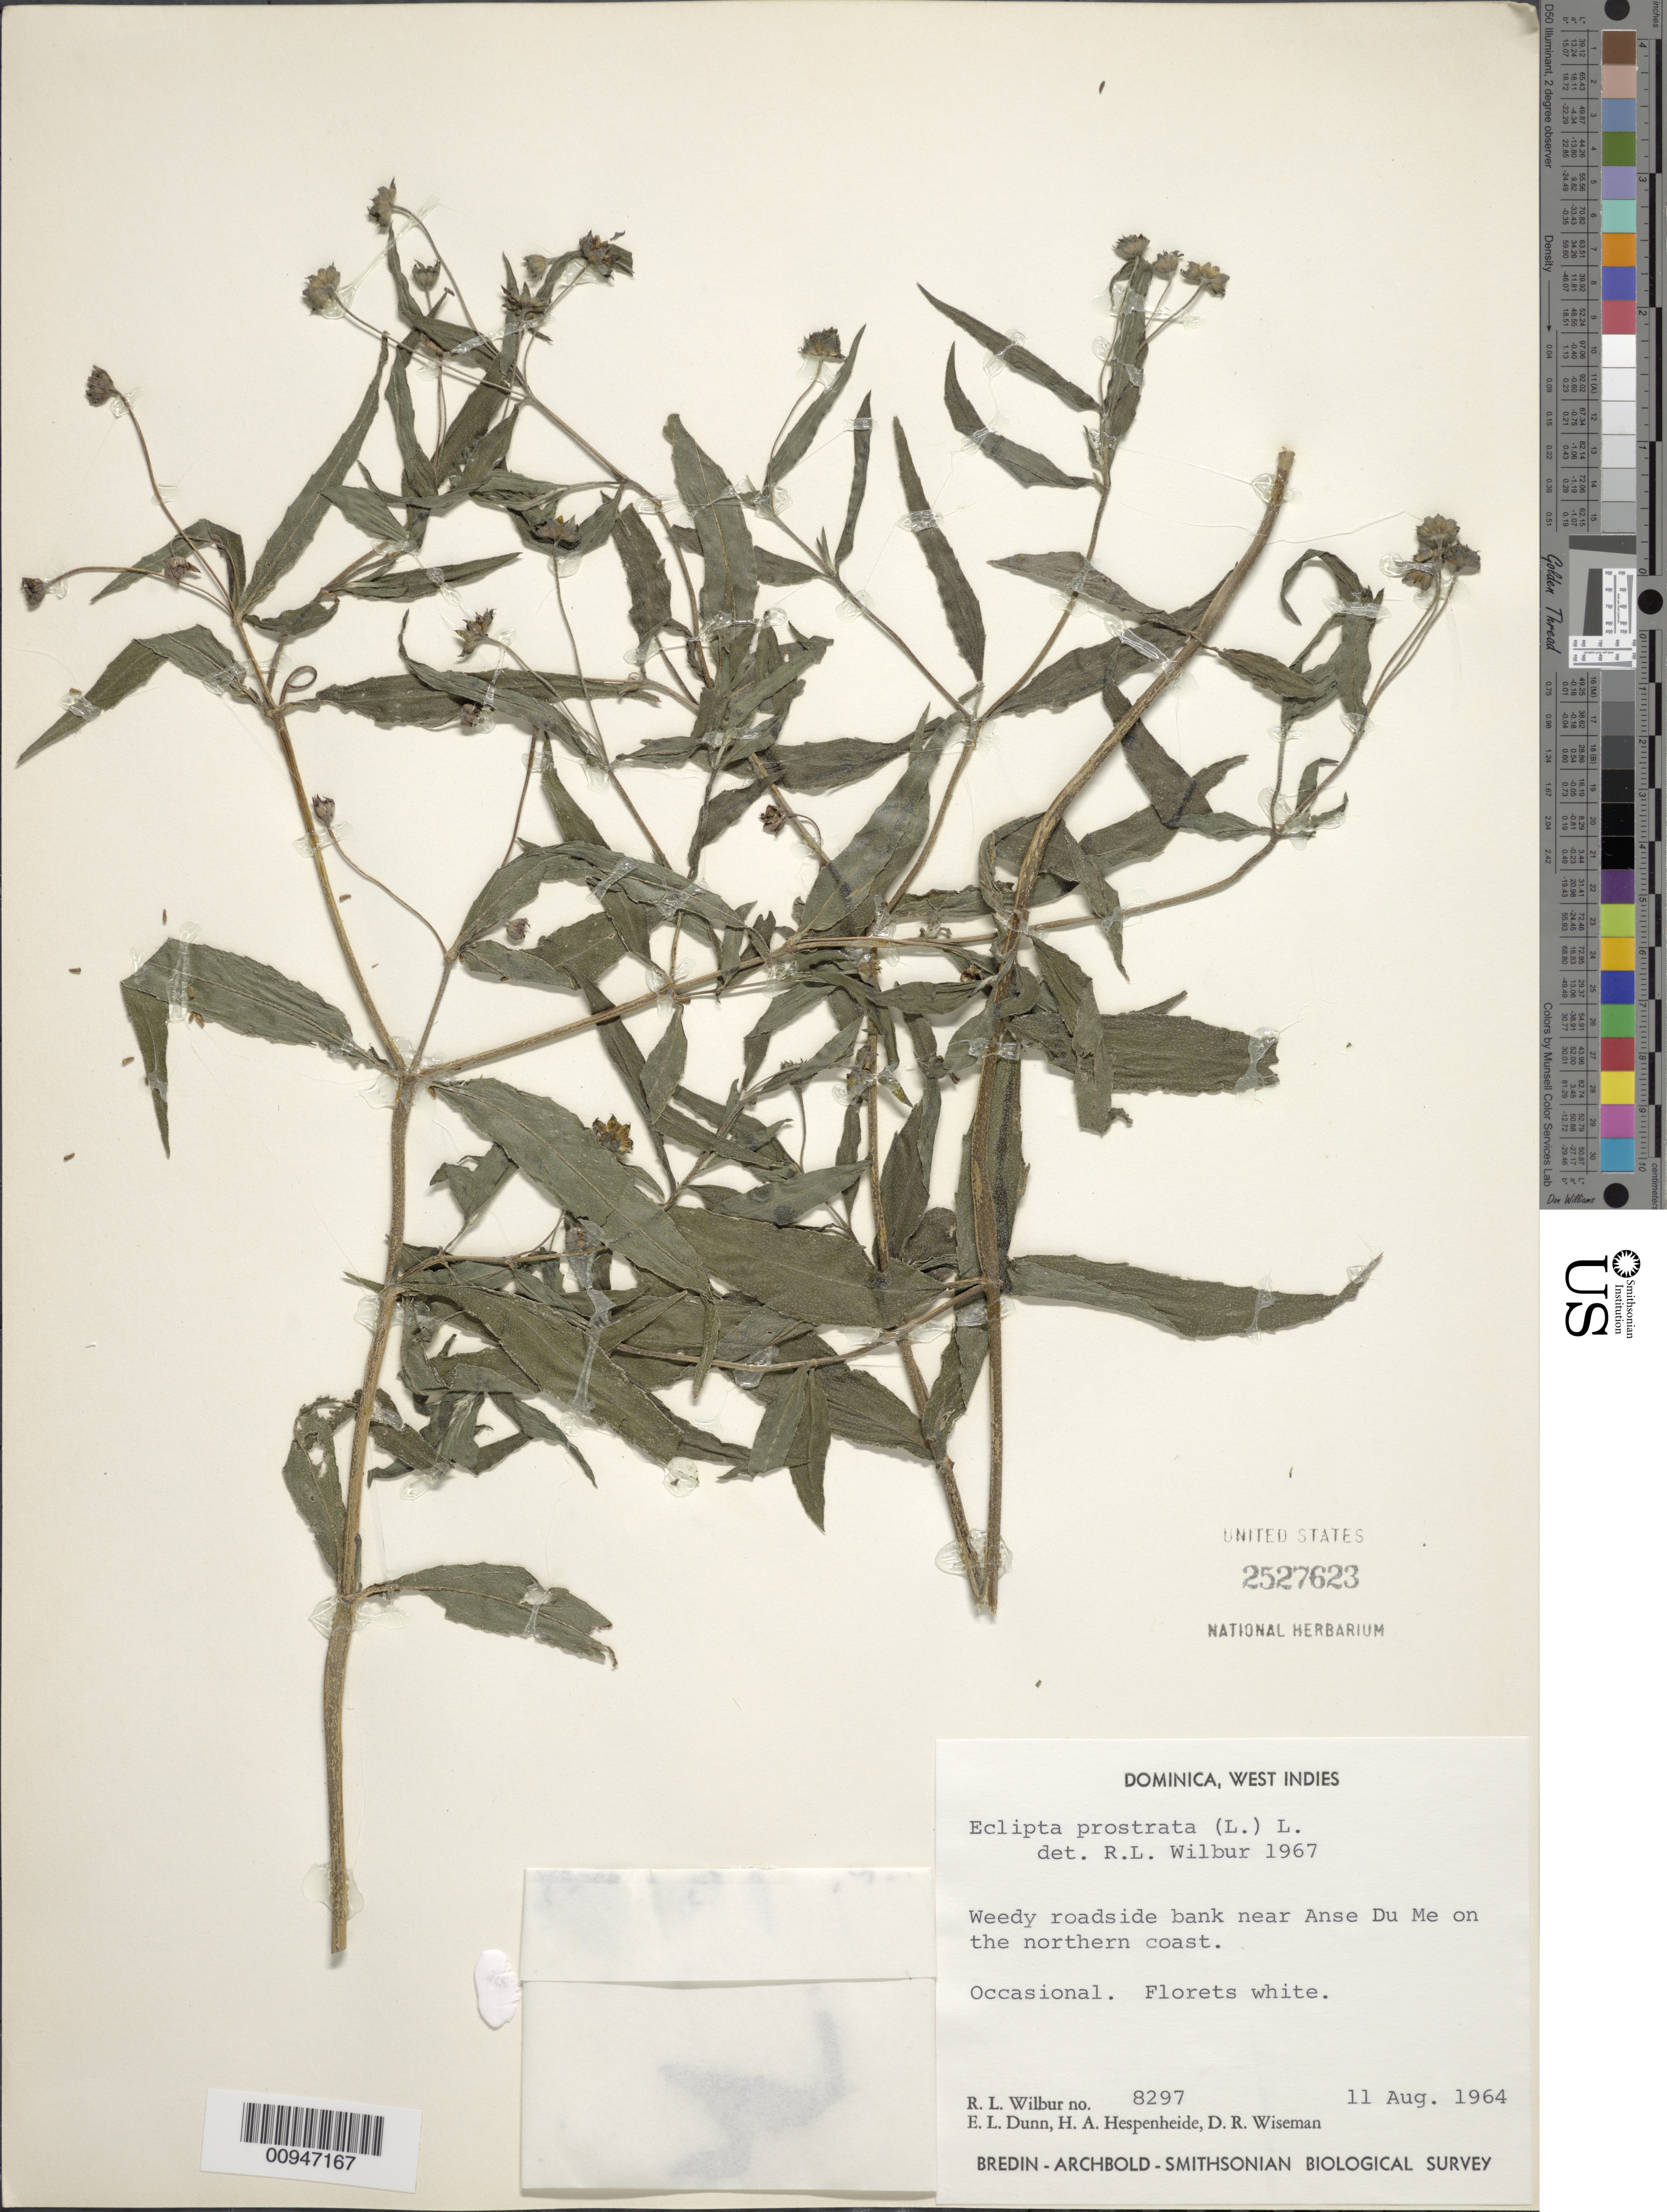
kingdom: Plantae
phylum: Tracheophyta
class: Magnoliopsida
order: Asterales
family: Asteraceae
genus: Eclipta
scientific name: Eclipta prostrata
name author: (L.) L.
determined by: Wilbur, R. L.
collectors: R. L. Wilbur, E. Dunn, H. A. Hespenheide & D. R. Wiseman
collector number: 8297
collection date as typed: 11 Aug 1964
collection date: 1964-08-11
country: Dominica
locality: Near Anse Du Me on the northern coast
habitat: Weedy roadside bank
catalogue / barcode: US 2527623